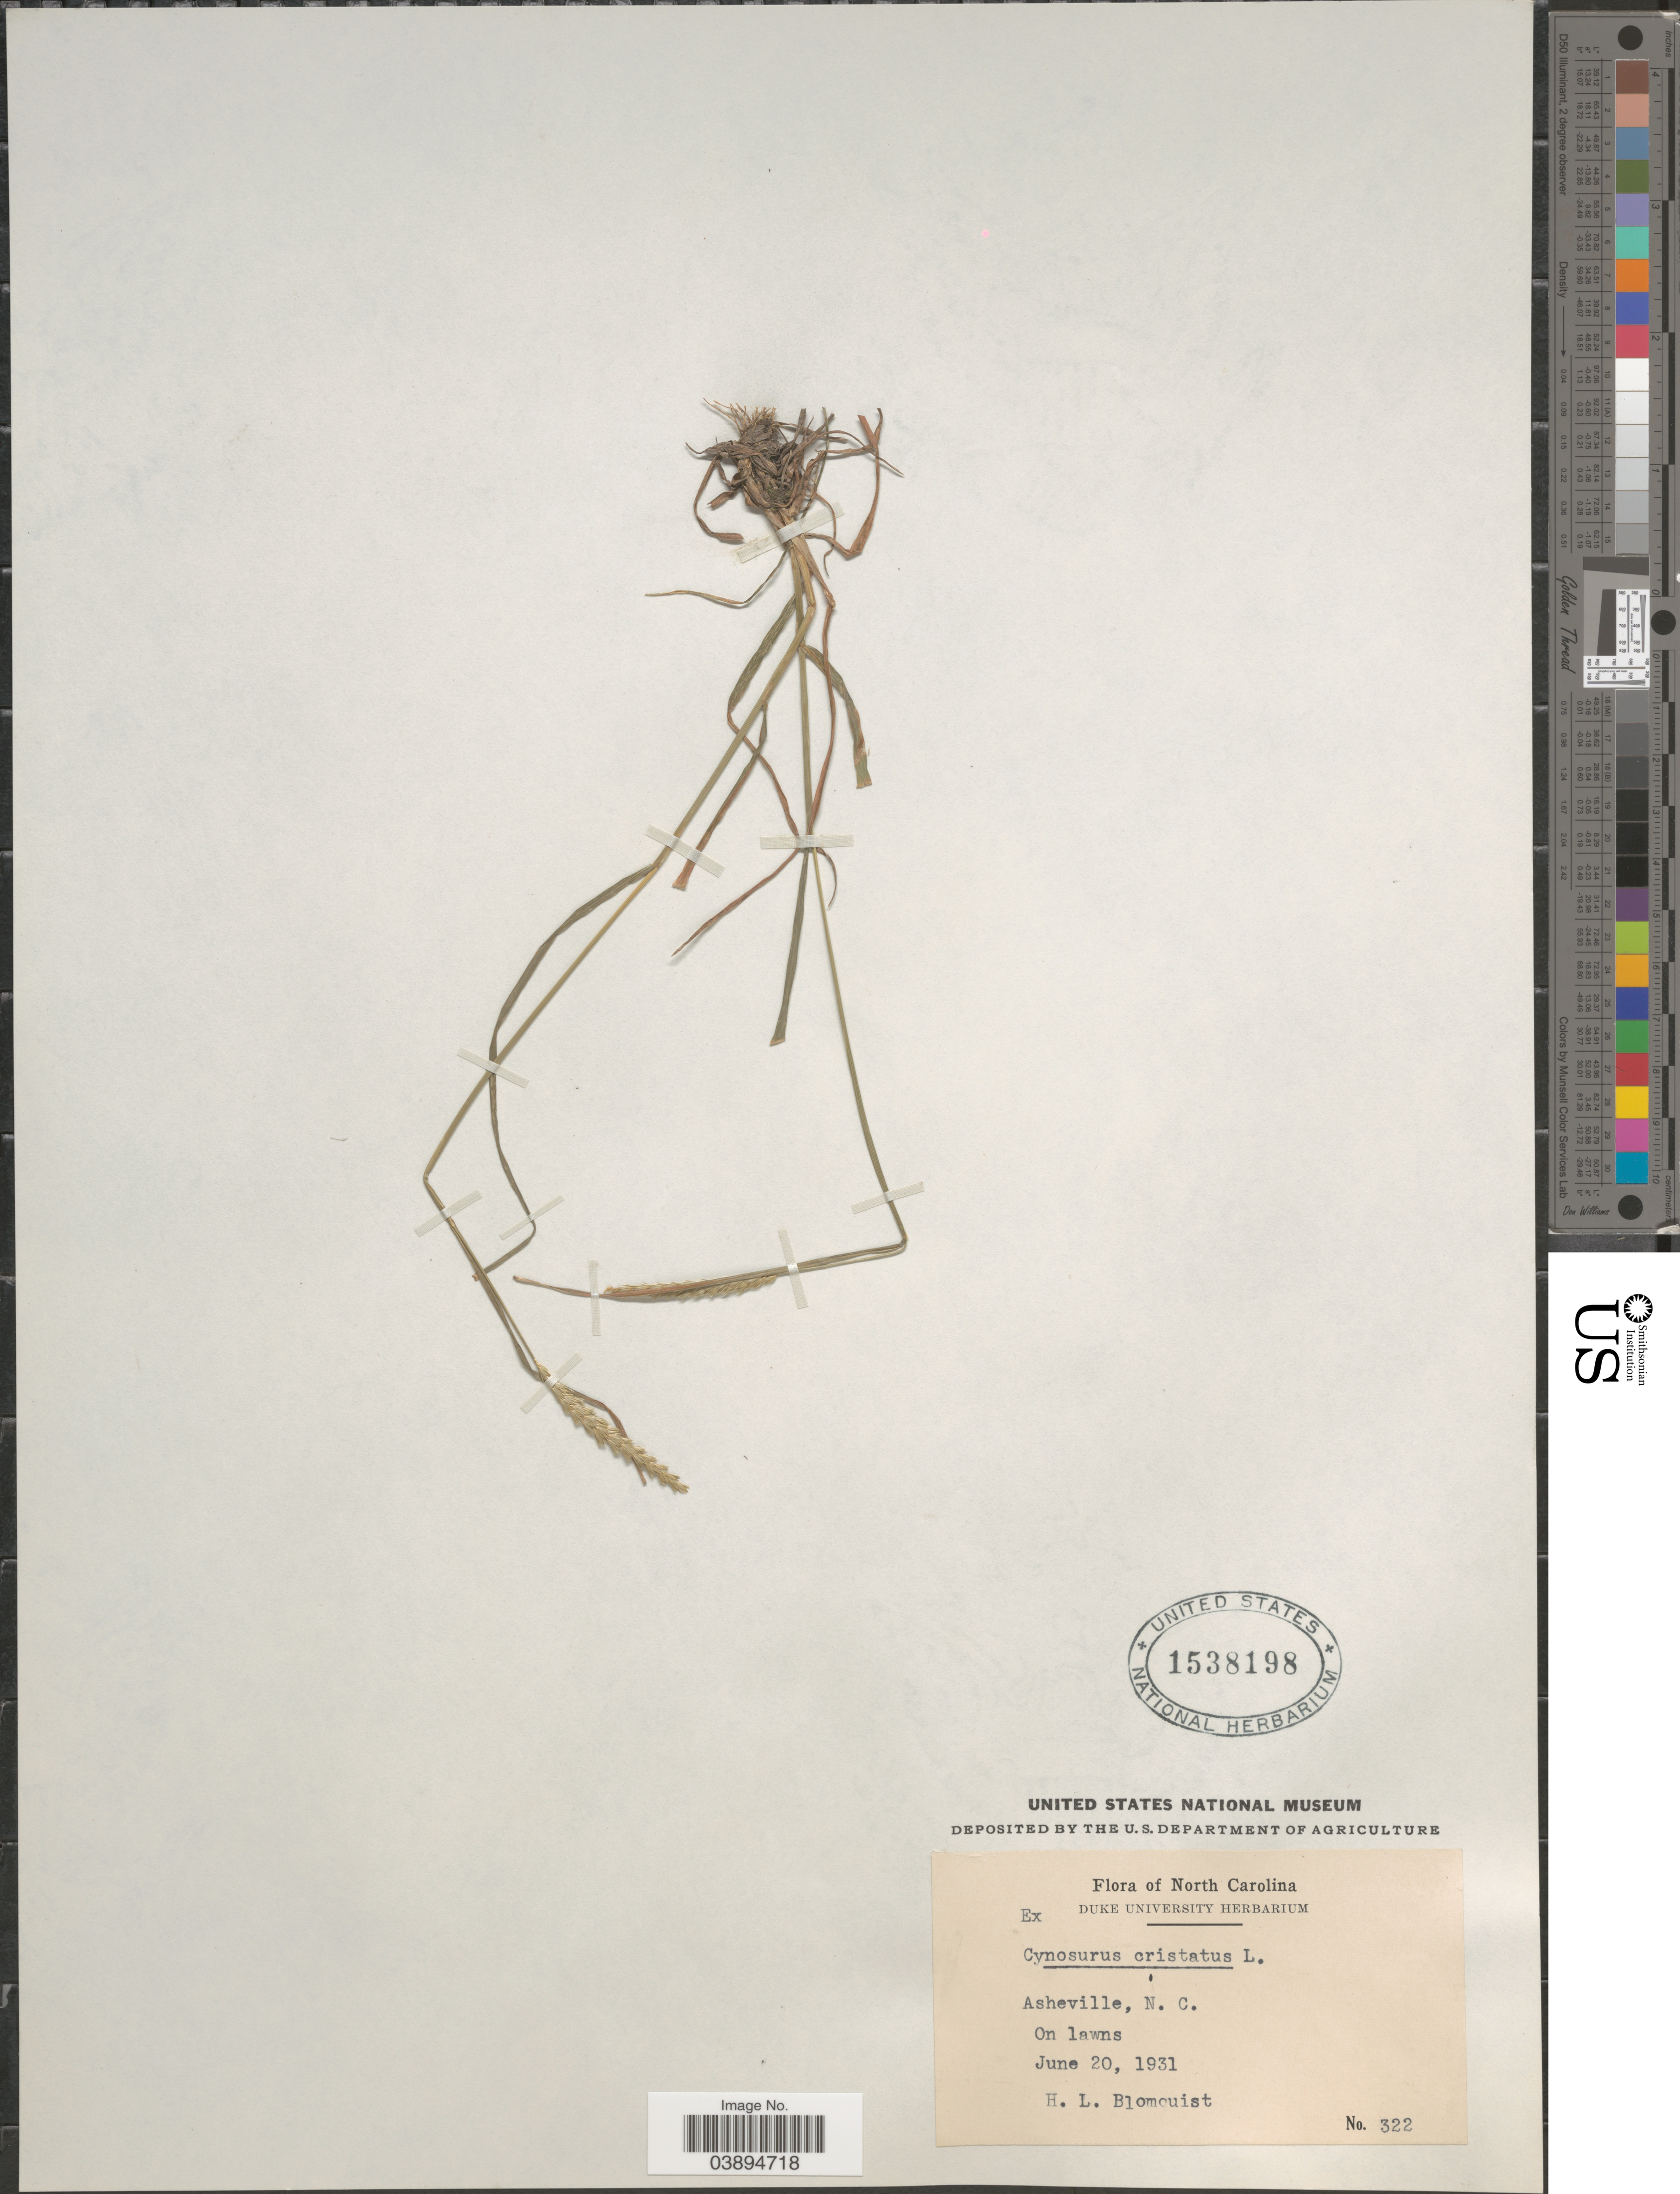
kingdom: Plantae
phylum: Tracheophyta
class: Liliopsida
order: Poales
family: Poaceae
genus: Cynosurus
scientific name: Cynosurus cristatus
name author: L.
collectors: H. Blomquist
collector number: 322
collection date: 1931-06-20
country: United States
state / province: North Carolina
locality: Asheville.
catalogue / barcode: US 1538198